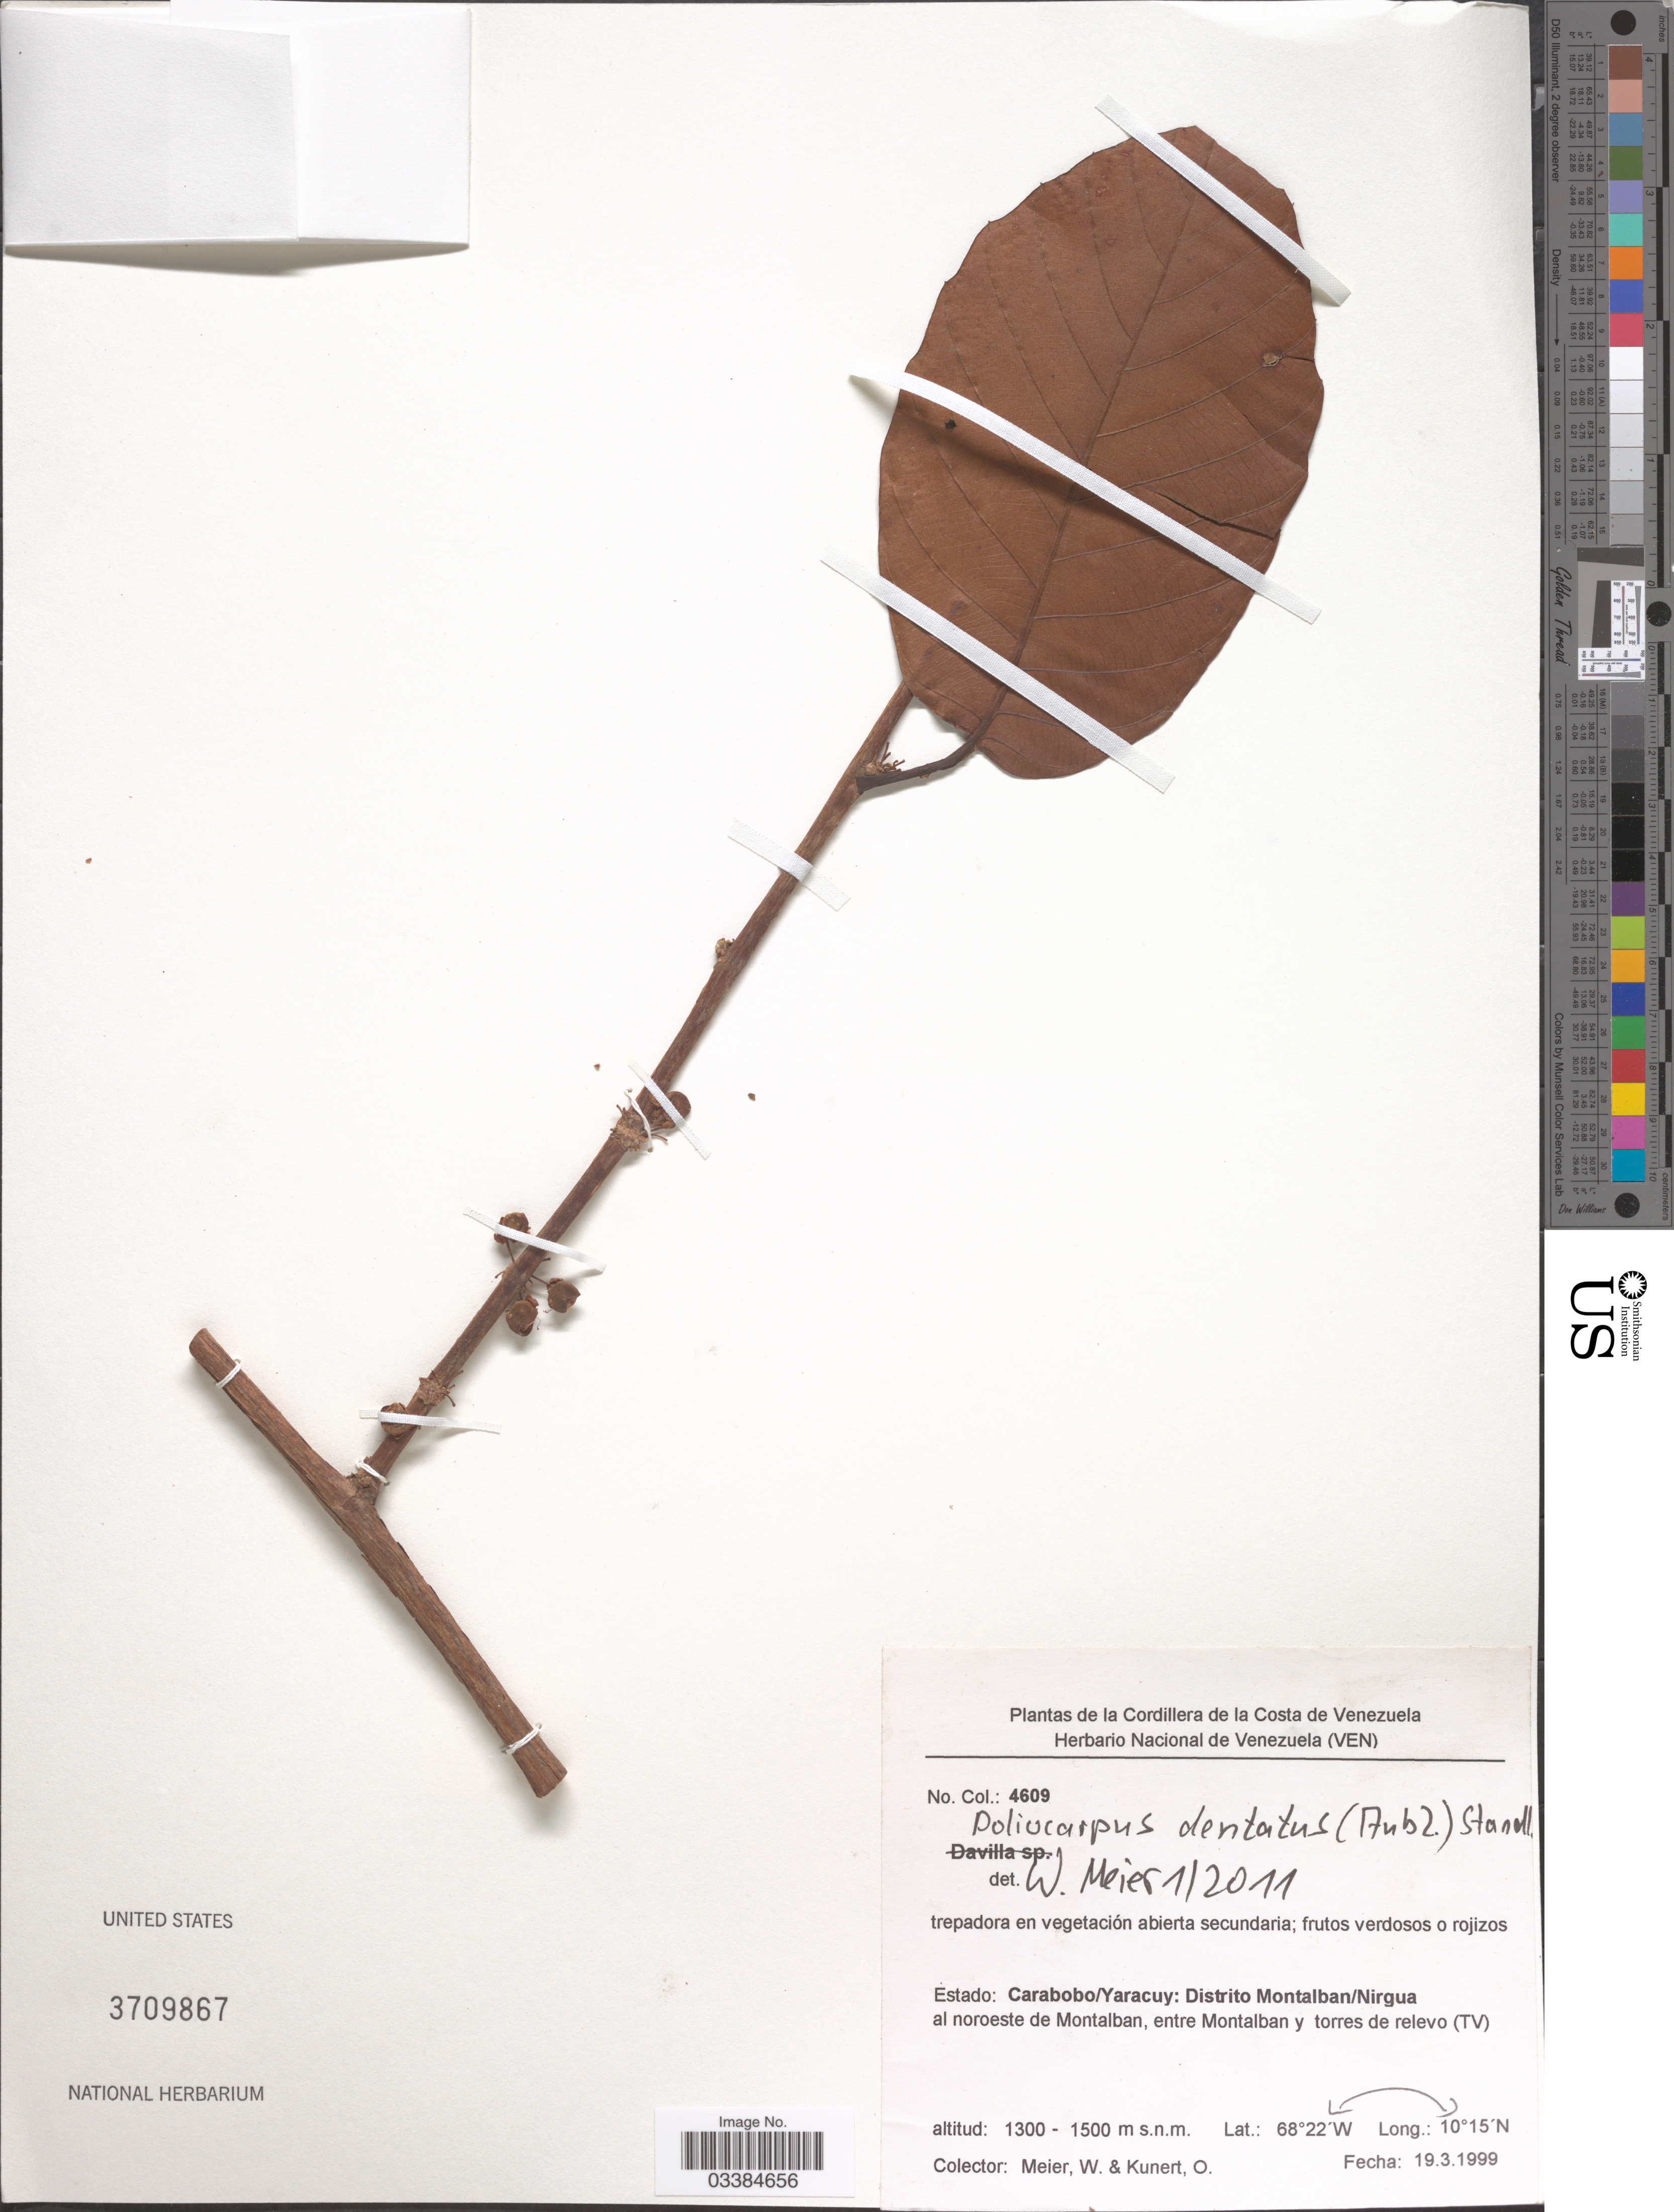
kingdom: Plantae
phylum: Tracheophyta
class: Magnoliopsida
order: Dilleniales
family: Dilleniaceae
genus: Doliocarpus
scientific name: Doliocarpus dentatus subsp. dentatus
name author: (Aubl.) Standl.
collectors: W. Meier & O. Kunert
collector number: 4609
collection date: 1999-03-19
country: Venezuela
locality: Cordillera de la Costa de Venezuela. Estado: Carabobo/ Yaracuy: Distrito Montalban/ Nirgua al noroeste de Montalban, entre Montalban y torres de relevo (TV).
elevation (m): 1300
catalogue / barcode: US 3709867